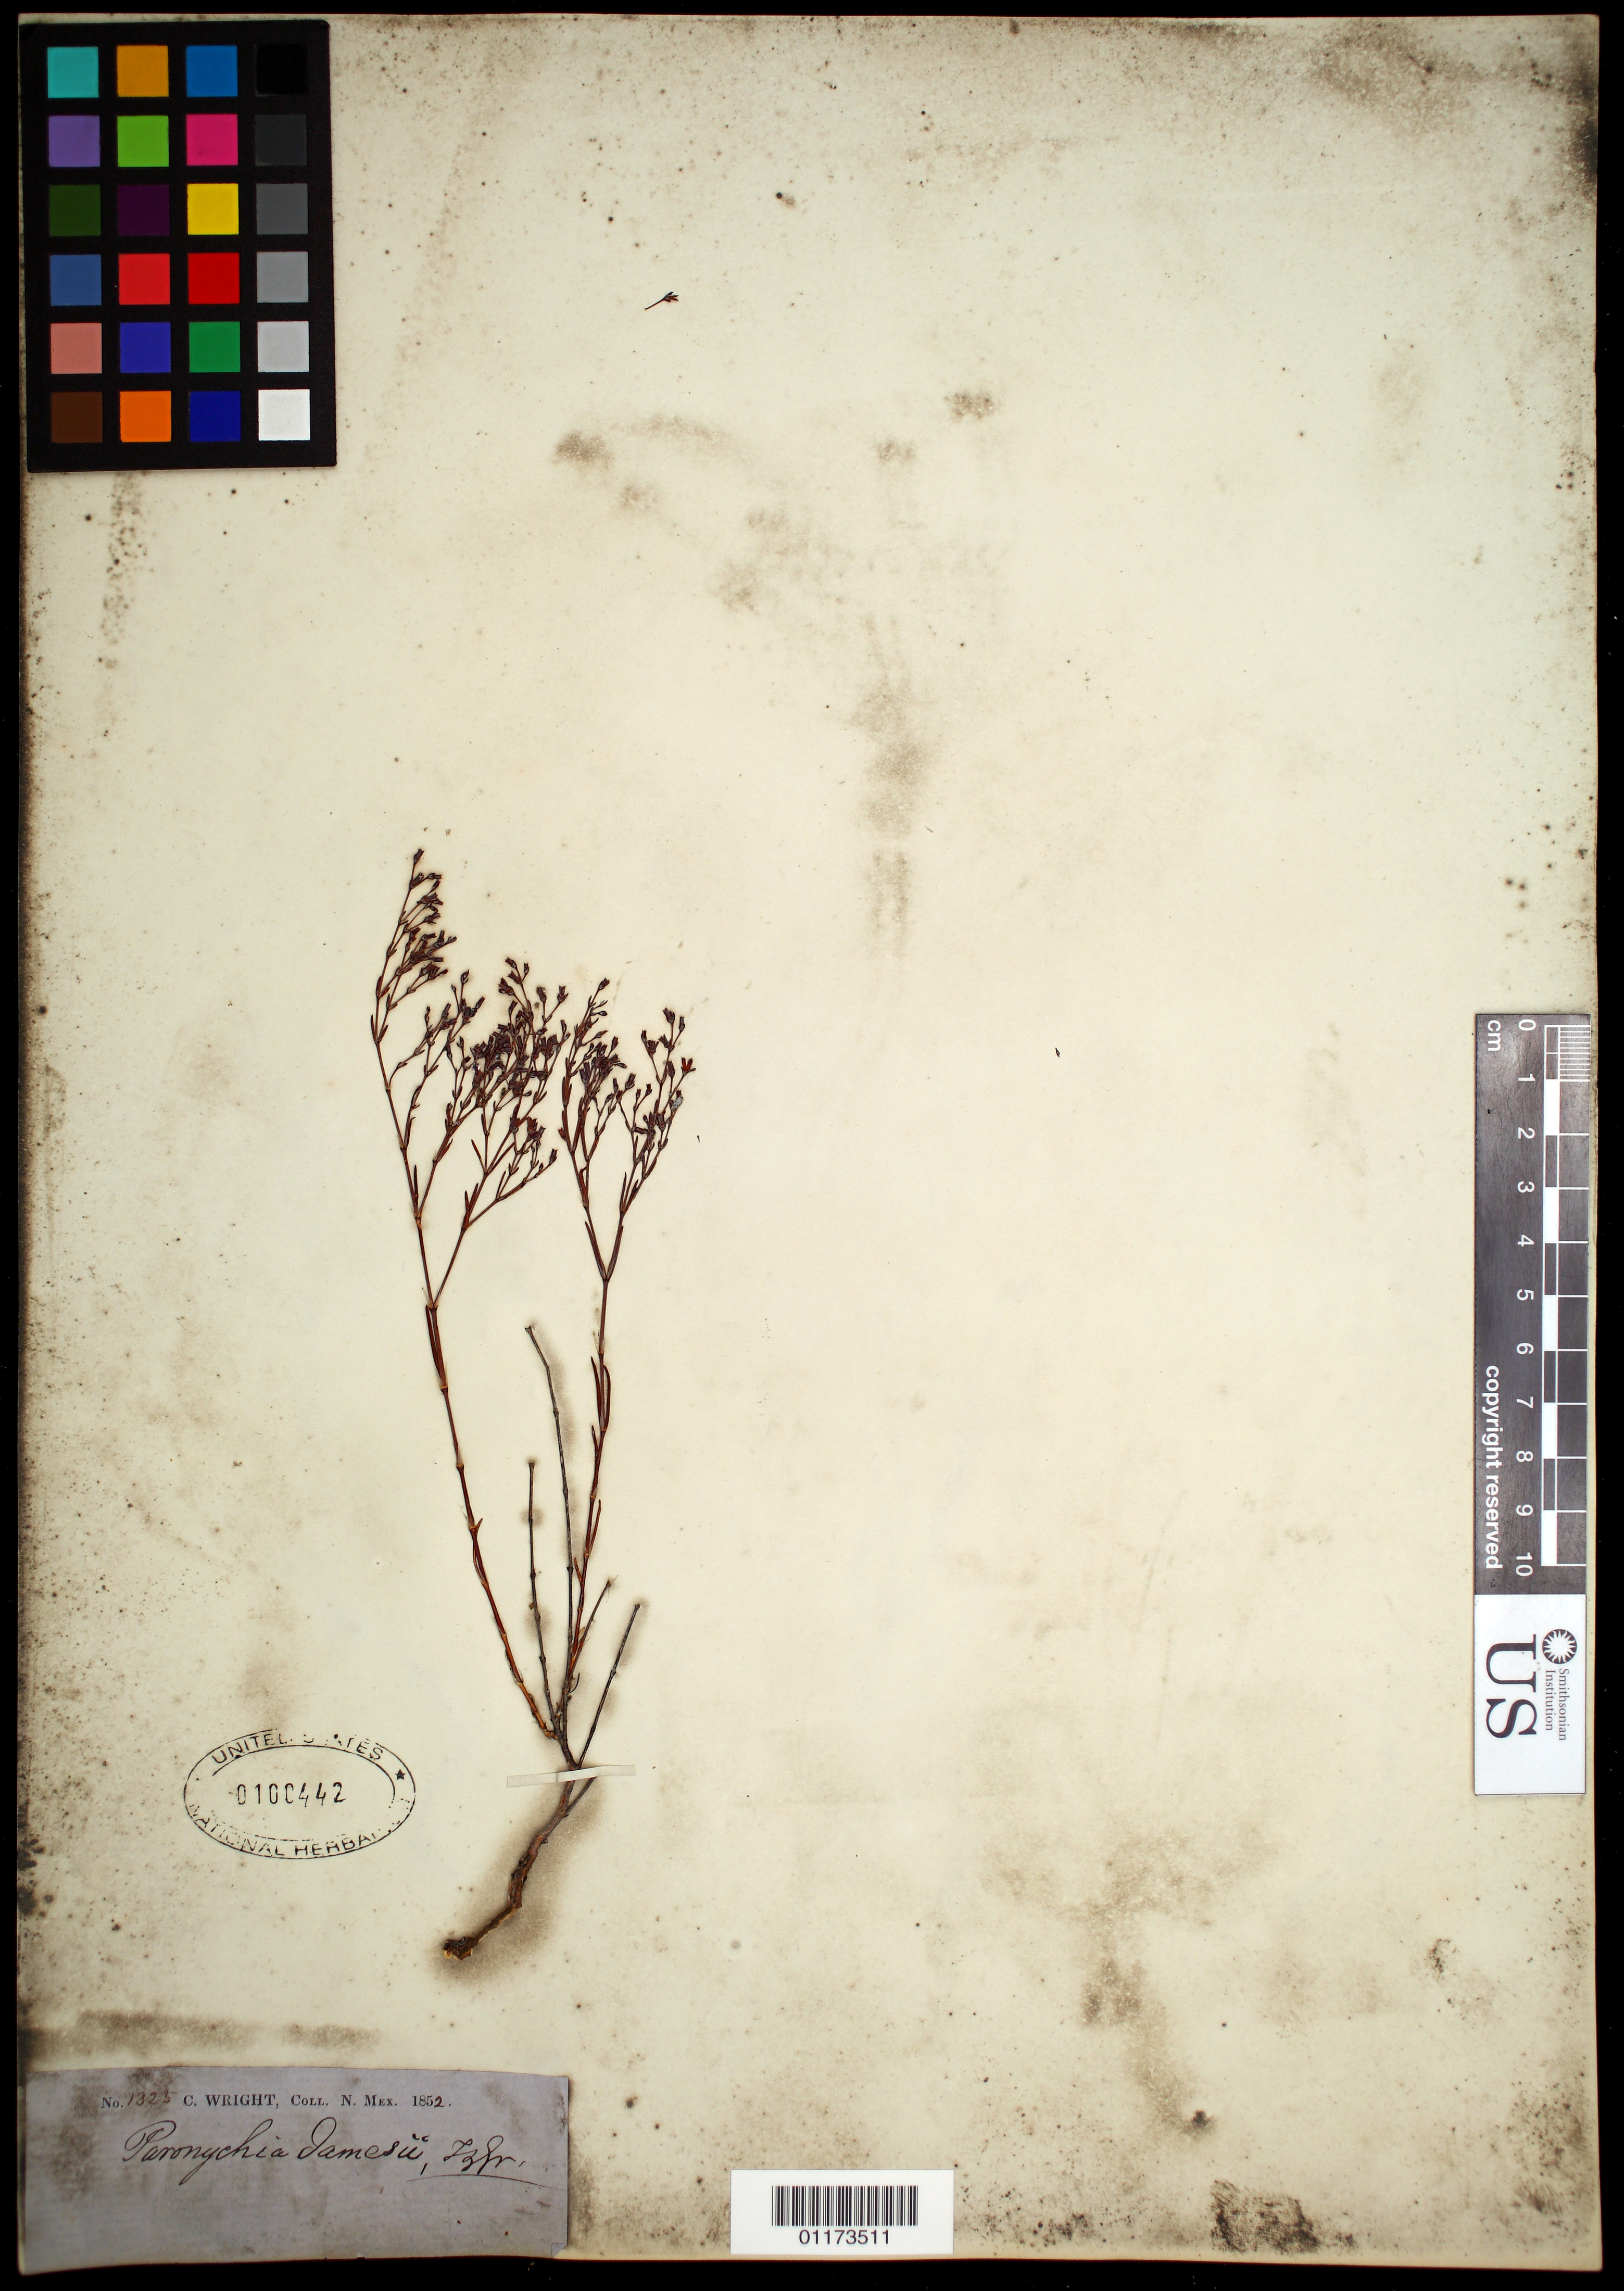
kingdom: Plantae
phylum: Tracheophyta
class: Magnoliopsida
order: Caryophyllales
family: Caryophyllaceae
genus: Paronychia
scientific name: Paronychia jamesii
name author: Torr. & A. Gray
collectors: C. Wright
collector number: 1325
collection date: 1852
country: United States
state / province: New Mexico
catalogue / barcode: US 100442